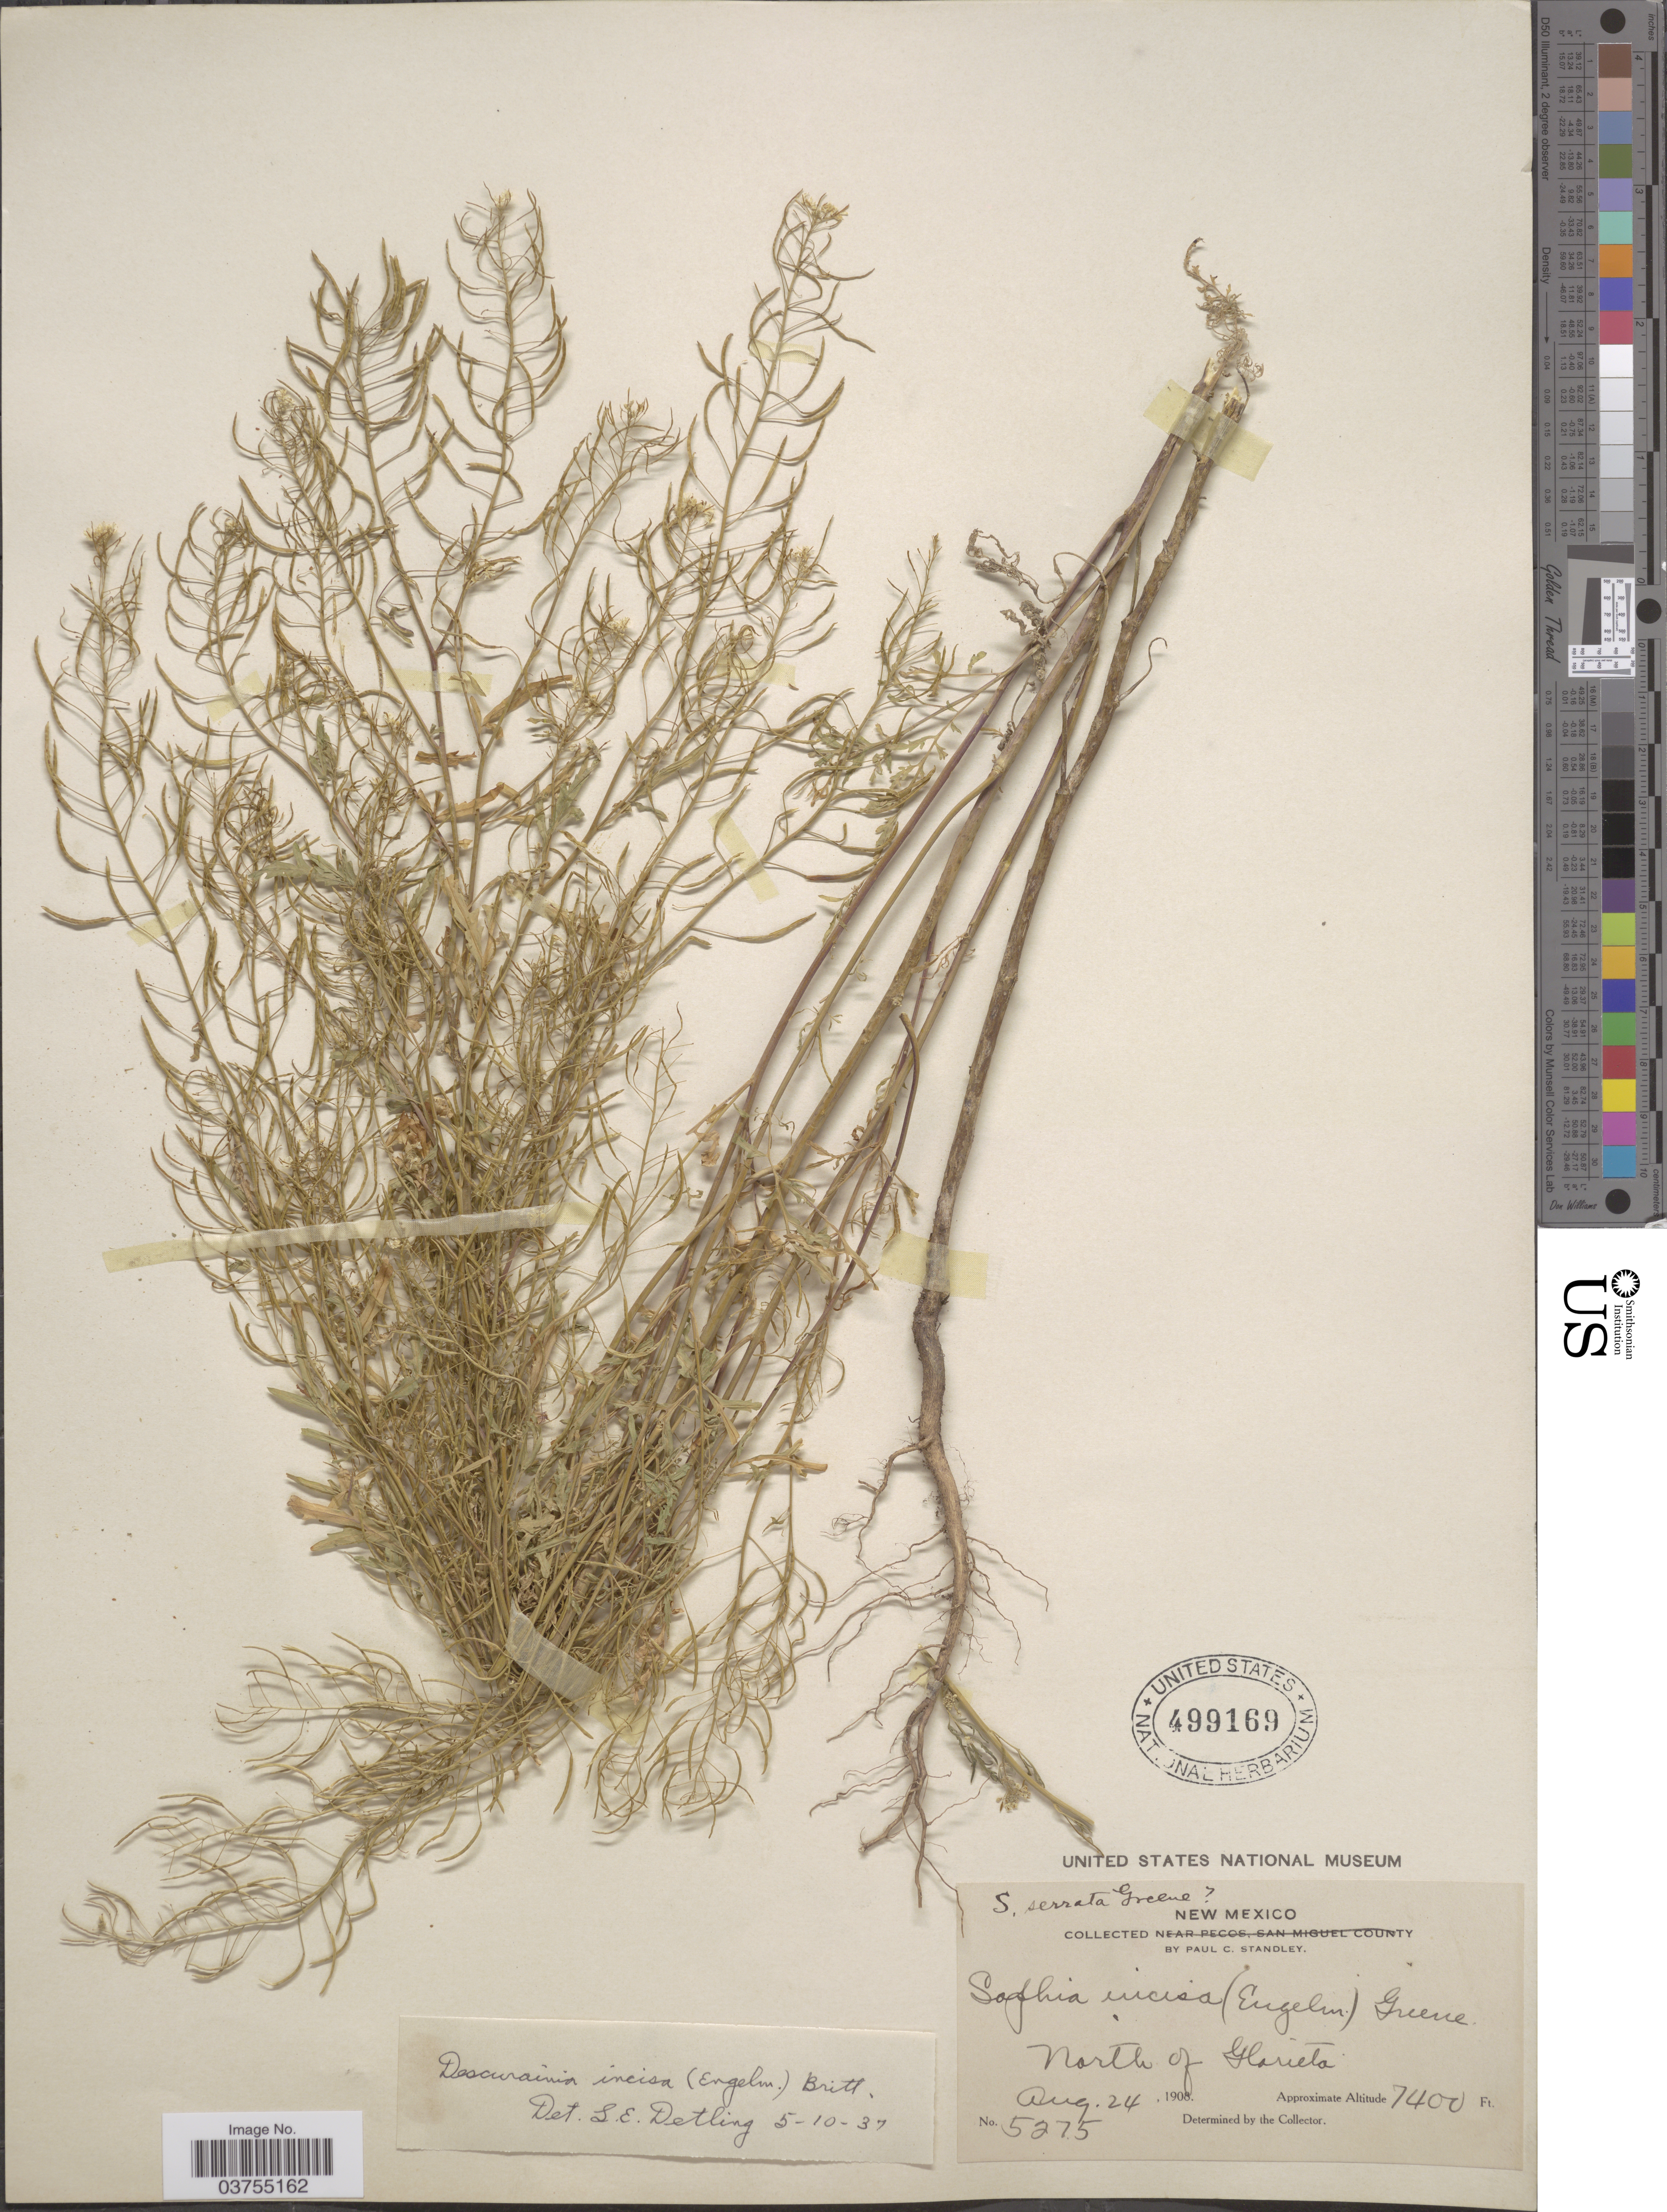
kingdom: Plantae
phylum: Tracheophyta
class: Magnoliopsida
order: Brassicales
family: Brassicaceae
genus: Descurainia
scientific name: Descurainia richardsonii subsp. incisa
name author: (Engelm. ex A. Gray) Detling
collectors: P. C. Standley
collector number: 5275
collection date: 1908-08-24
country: United States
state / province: New Mexico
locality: North of Glorieta.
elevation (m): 2256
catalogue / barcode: US 499169